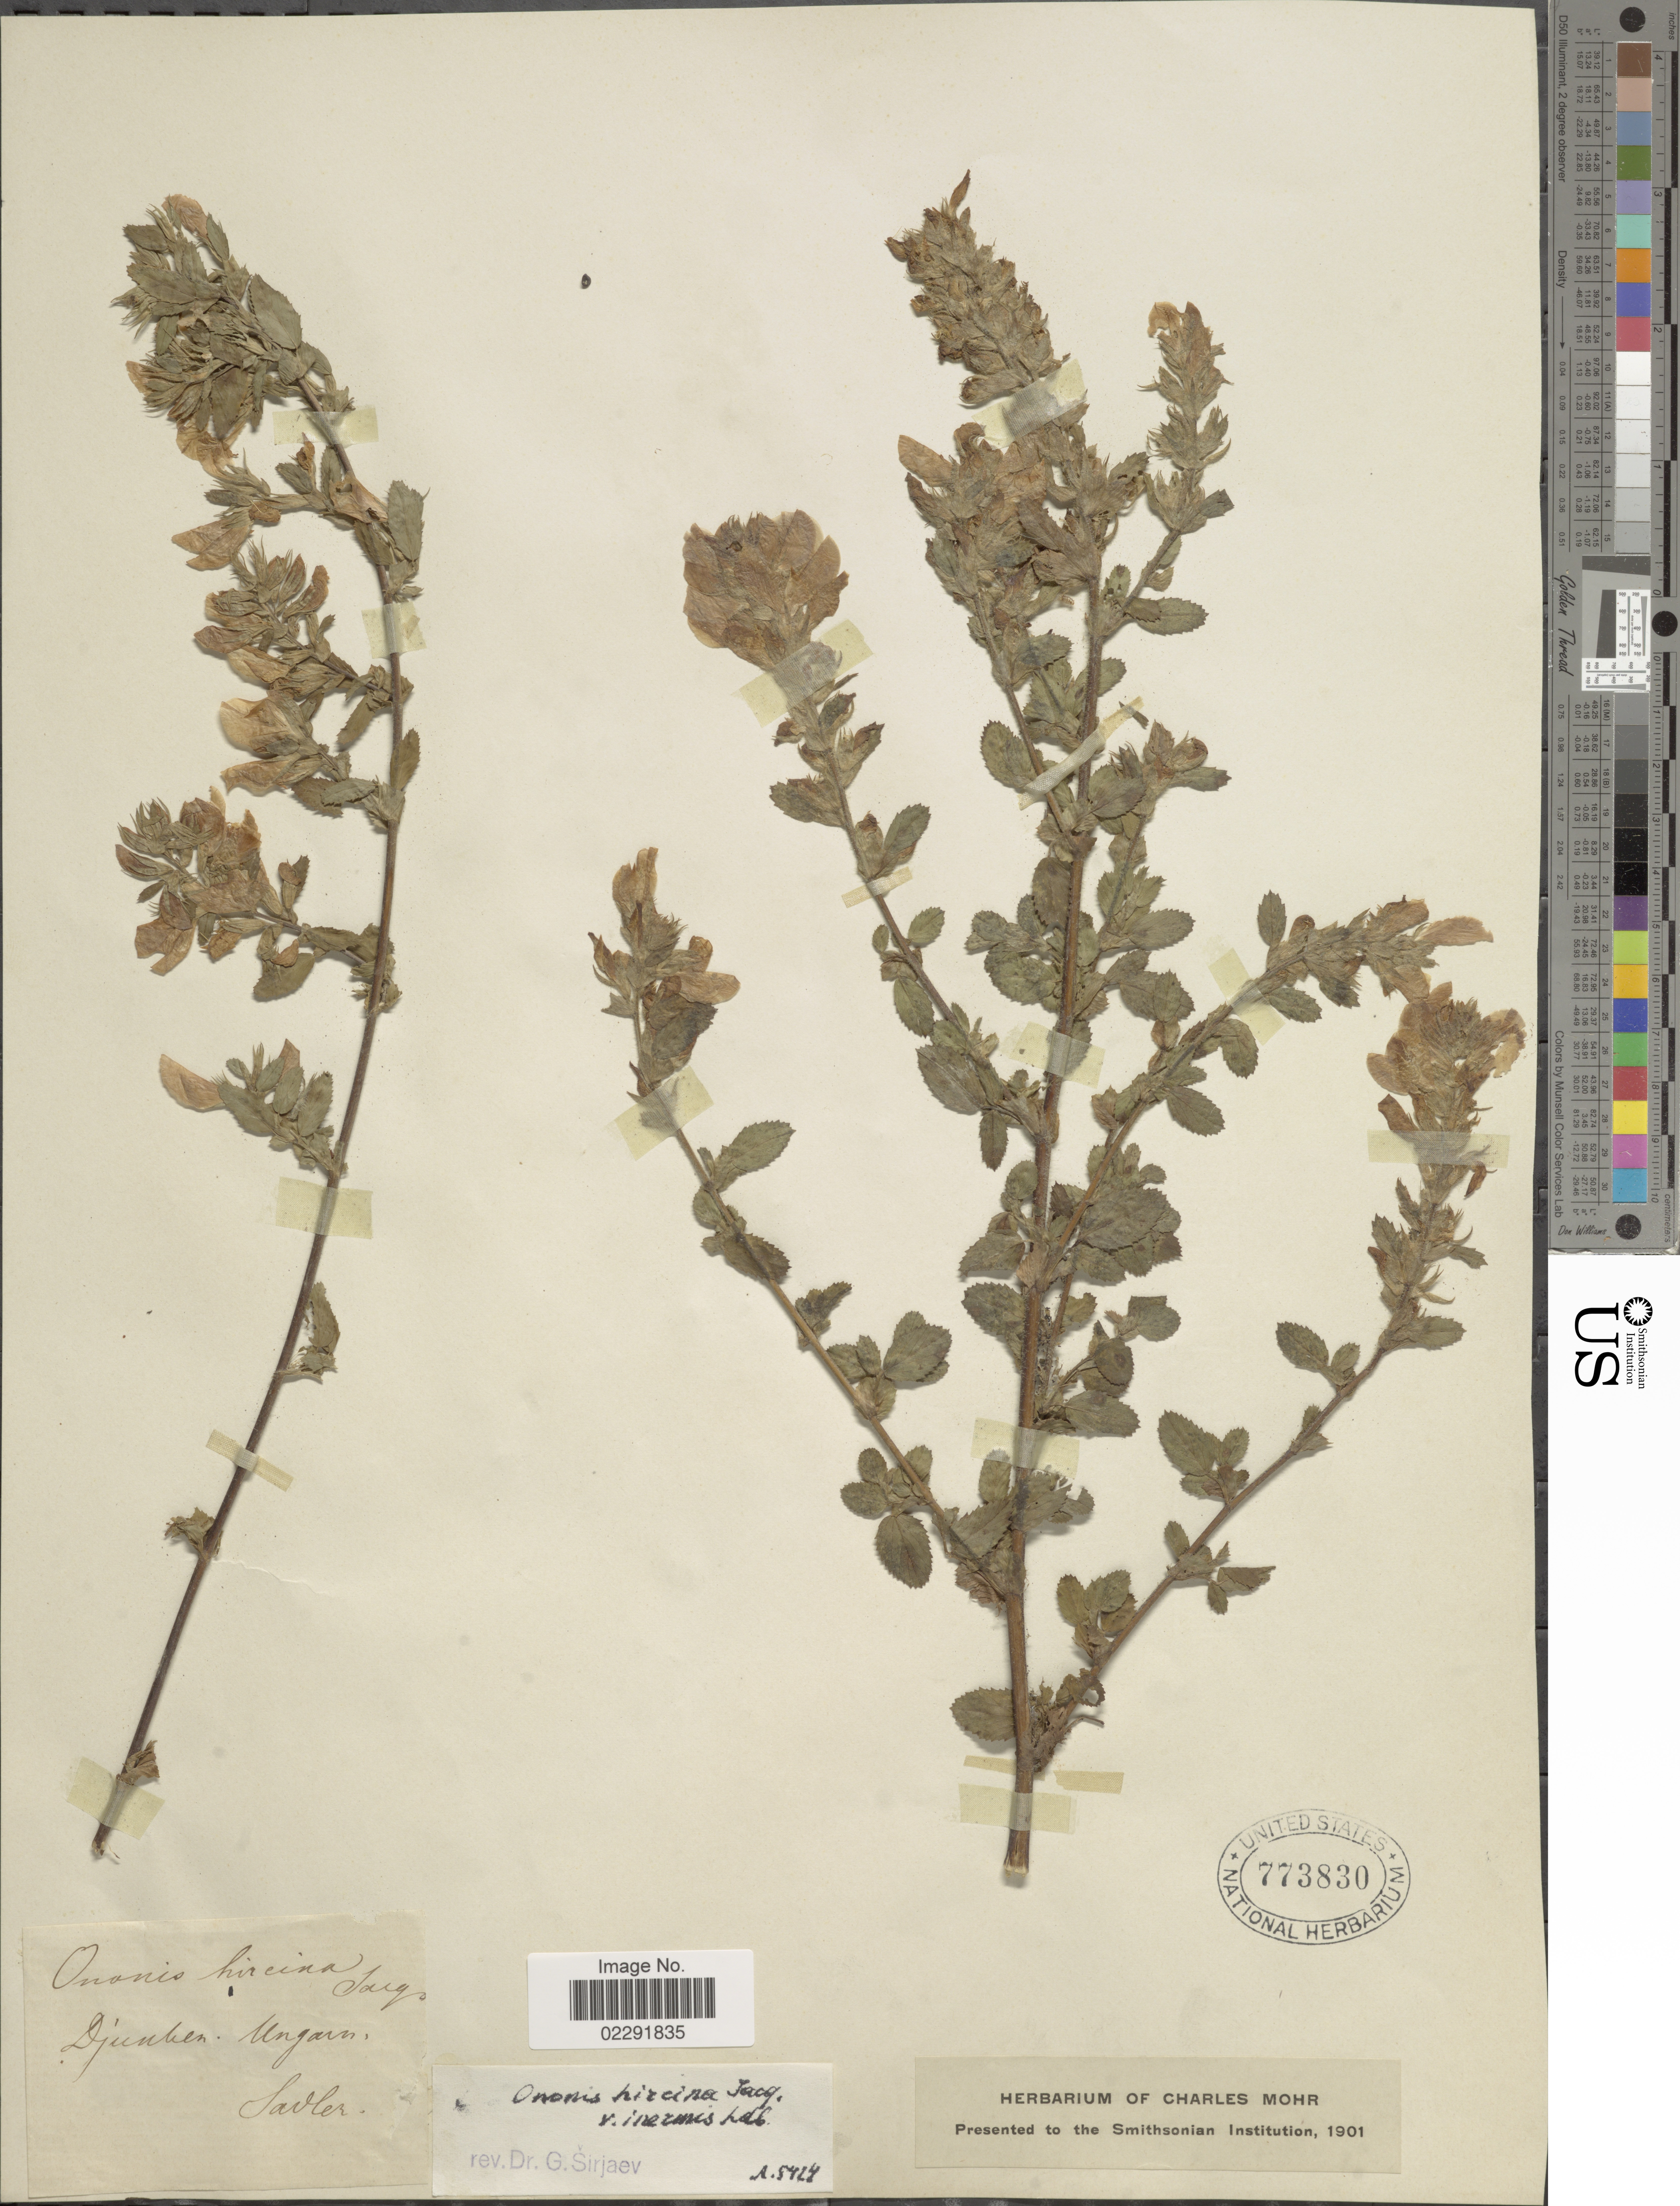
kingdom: Plantae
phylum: Tracheophyta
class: Magnoliopsida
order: Fabales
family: Fabaceae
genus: Ononis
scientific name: Ononis hircina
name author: Jacq.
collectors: -. Sadler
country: Hungary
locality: Djunken-Ungarn. [interpreted]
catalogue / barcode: US 773830